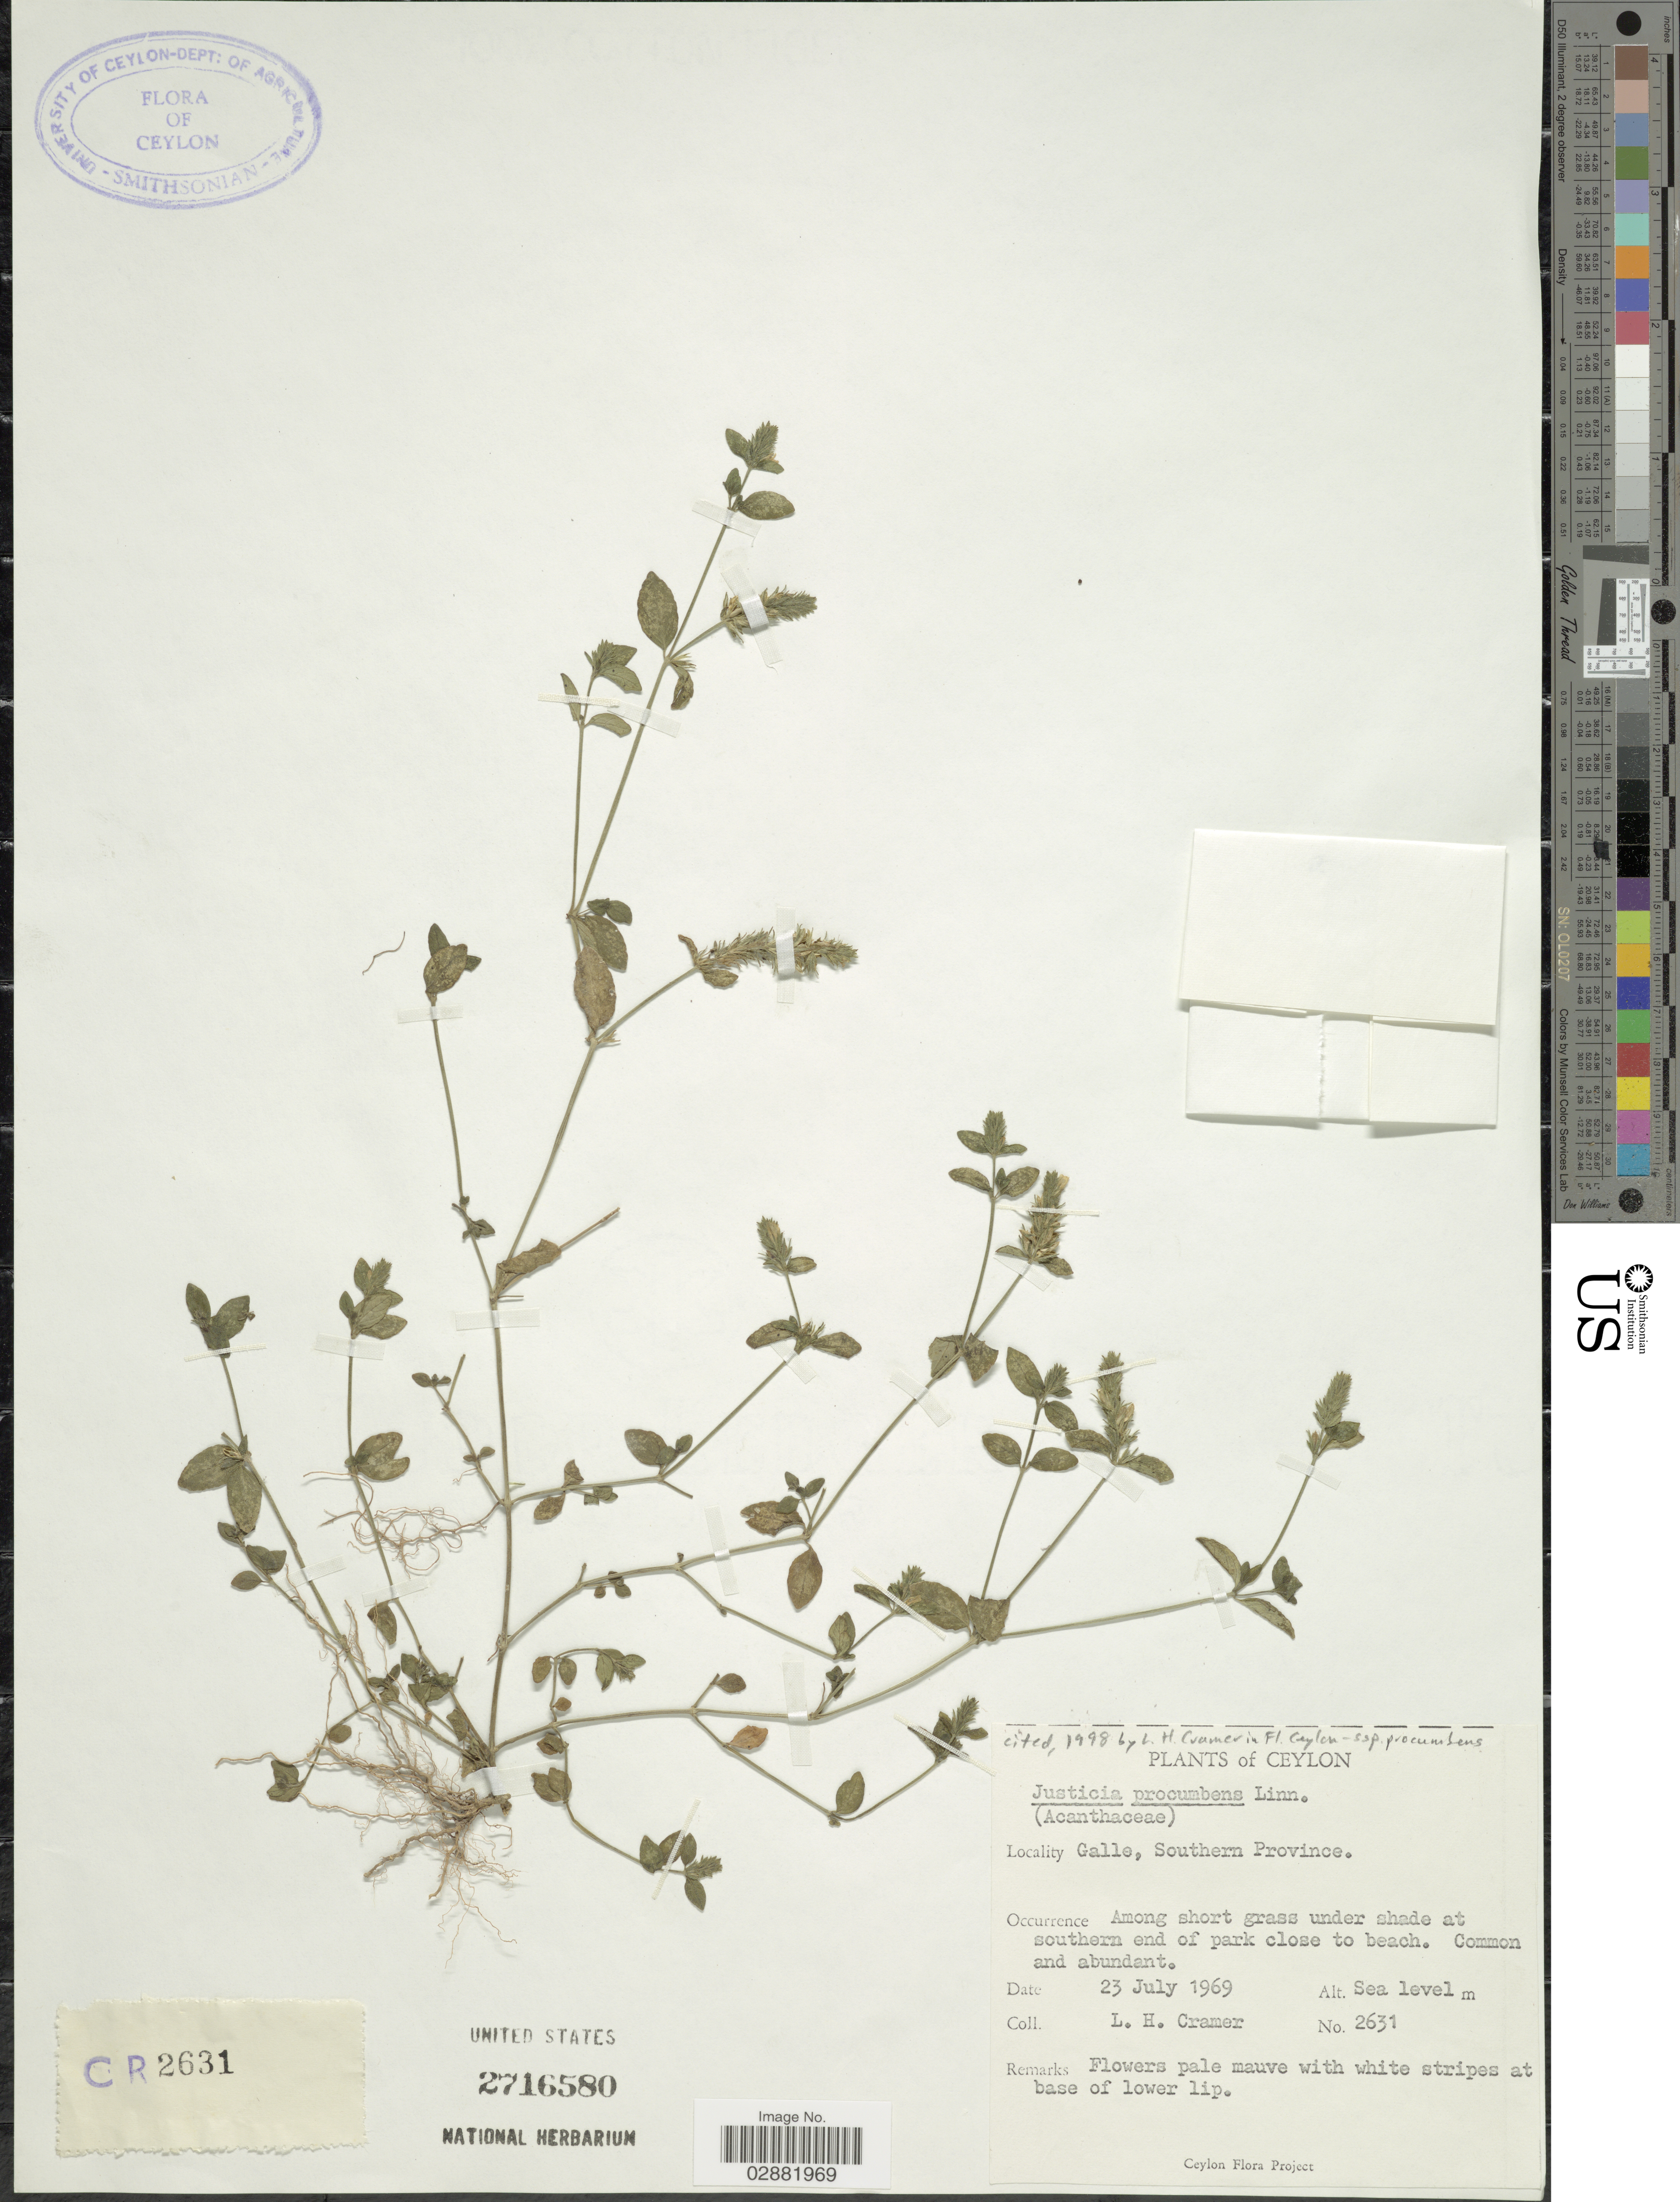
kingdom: Plantae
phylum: Tracheophyta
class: Magnoliopsida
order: Lamiales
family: Acanthaceae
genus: Justicia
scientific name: Justicia procumbens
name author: L.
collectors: L. H. Cramer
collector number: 2631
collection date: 1969-07-23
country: Sri Lanka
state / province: Southern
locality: Ceylon, Galle, Among short grass under shade at southern end of park close to beach.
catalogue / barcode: US 2716580